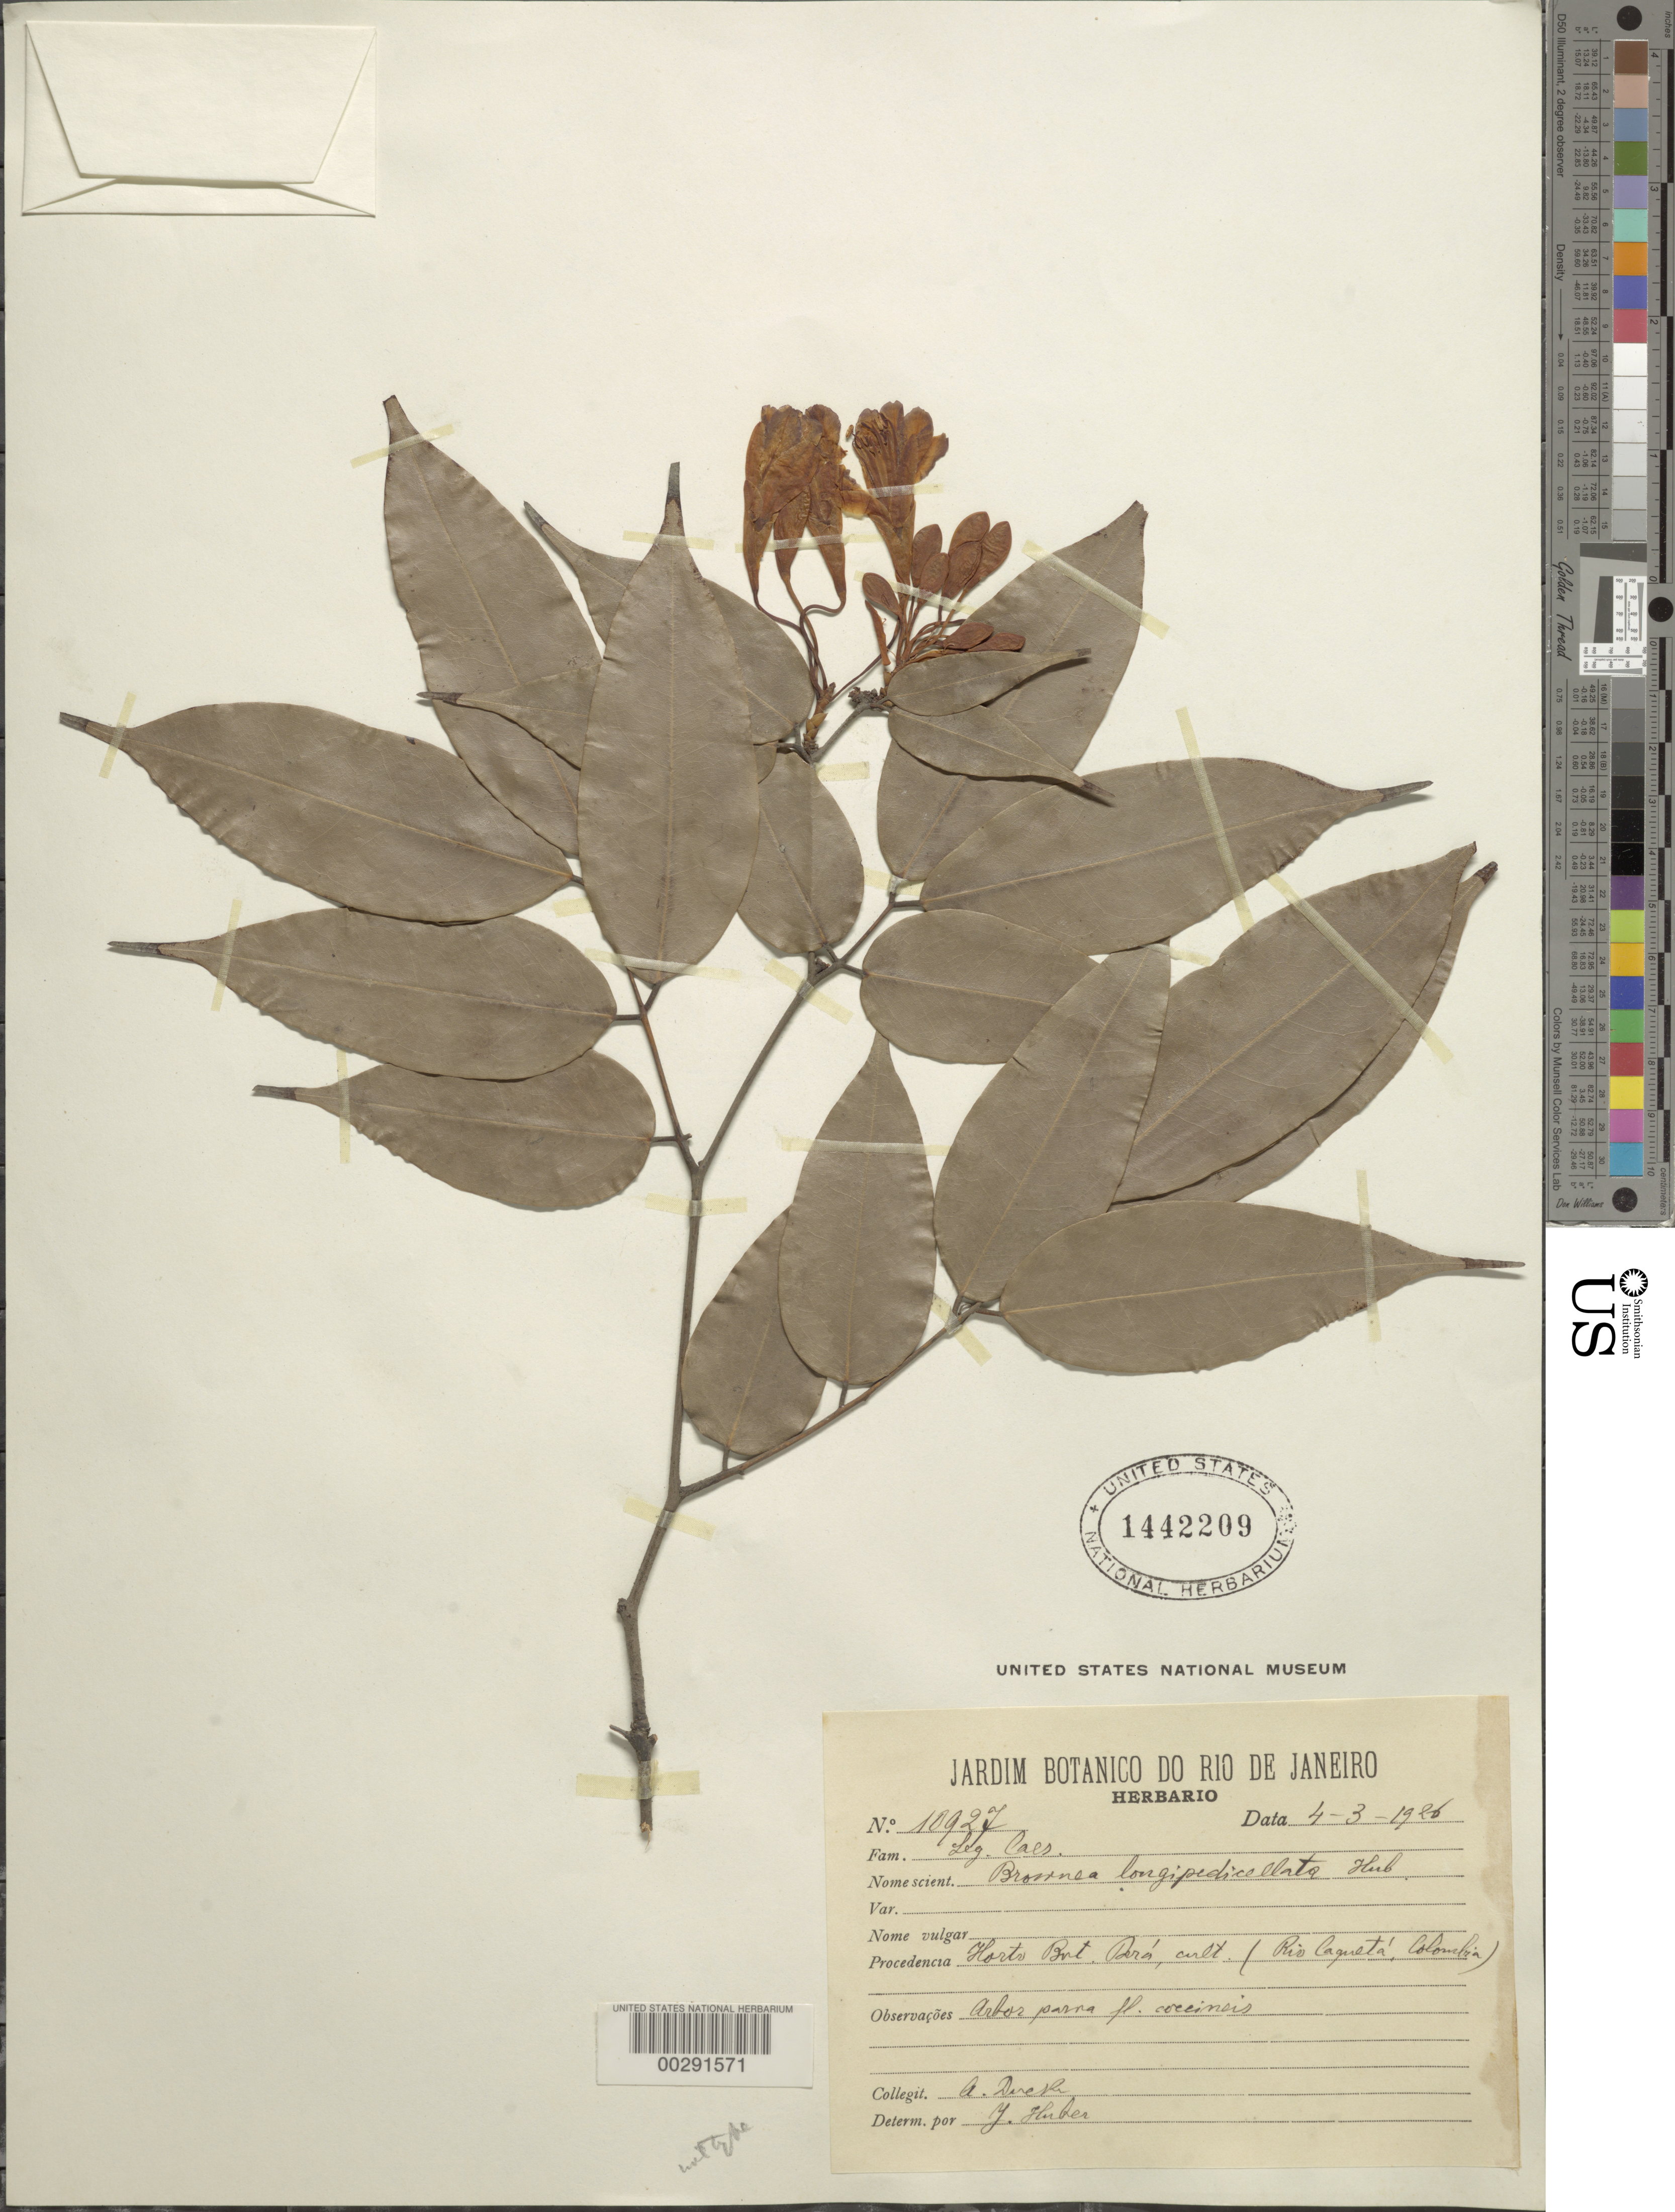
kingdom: Plantae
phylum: Tracheophyta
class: Magnoliopsida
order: Fabales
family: Fabaceae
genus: Brownea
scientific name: Brownea leucantha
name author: Jacq.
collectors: A. Ducke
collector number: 10927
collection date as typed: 04 Mar 1906 or 03 Apr 1906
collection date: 1906-03-04 or 1906-04-03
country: Colombia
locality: Rio Caqueta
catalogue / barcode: US 1442209